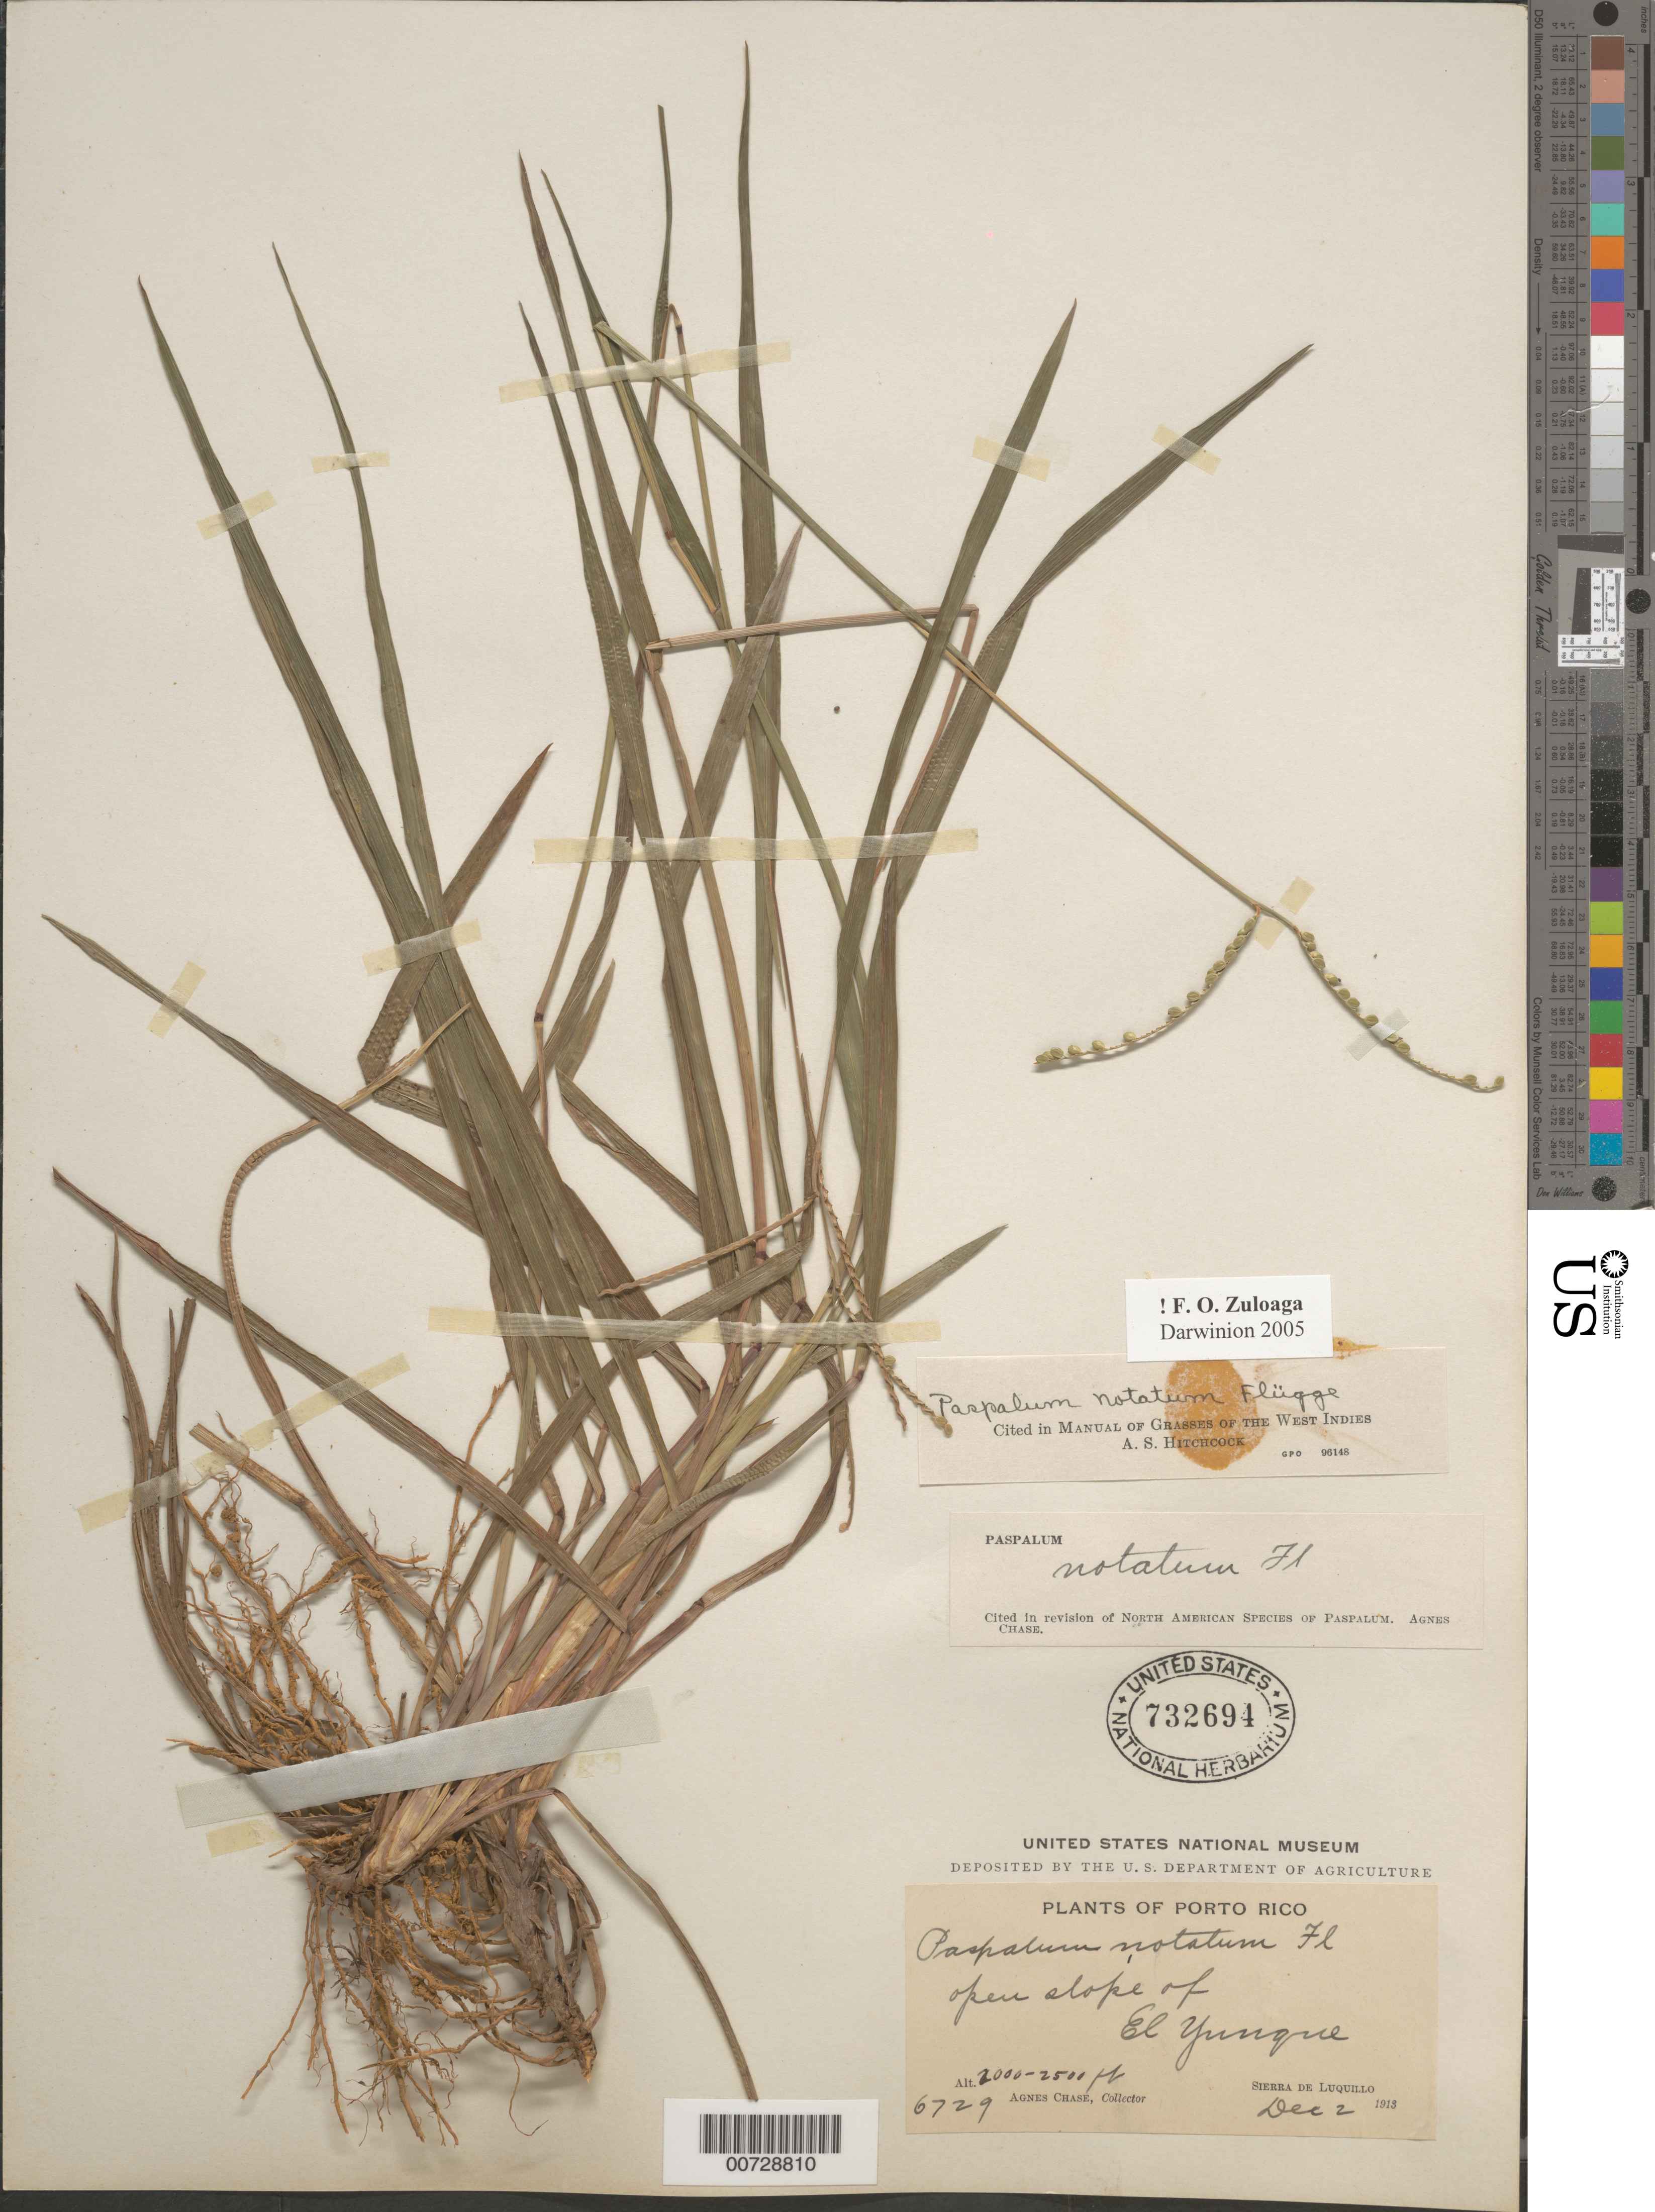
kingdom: Plantae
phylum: Tracheophyta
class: Liliopsida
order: Poales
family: Poaceae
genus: Paspalum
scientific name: Paspalum notatum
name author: Flüggé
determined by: Hitchcock, Albert S.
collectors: A. Chase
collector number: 6729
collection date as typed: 02 Dec 1913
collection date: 1913-12-02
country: Puerto Rico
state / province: Luquillo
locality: Sierra de Luquillo, El Yunque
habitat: Open slope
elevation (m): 610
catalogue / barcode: US 732694